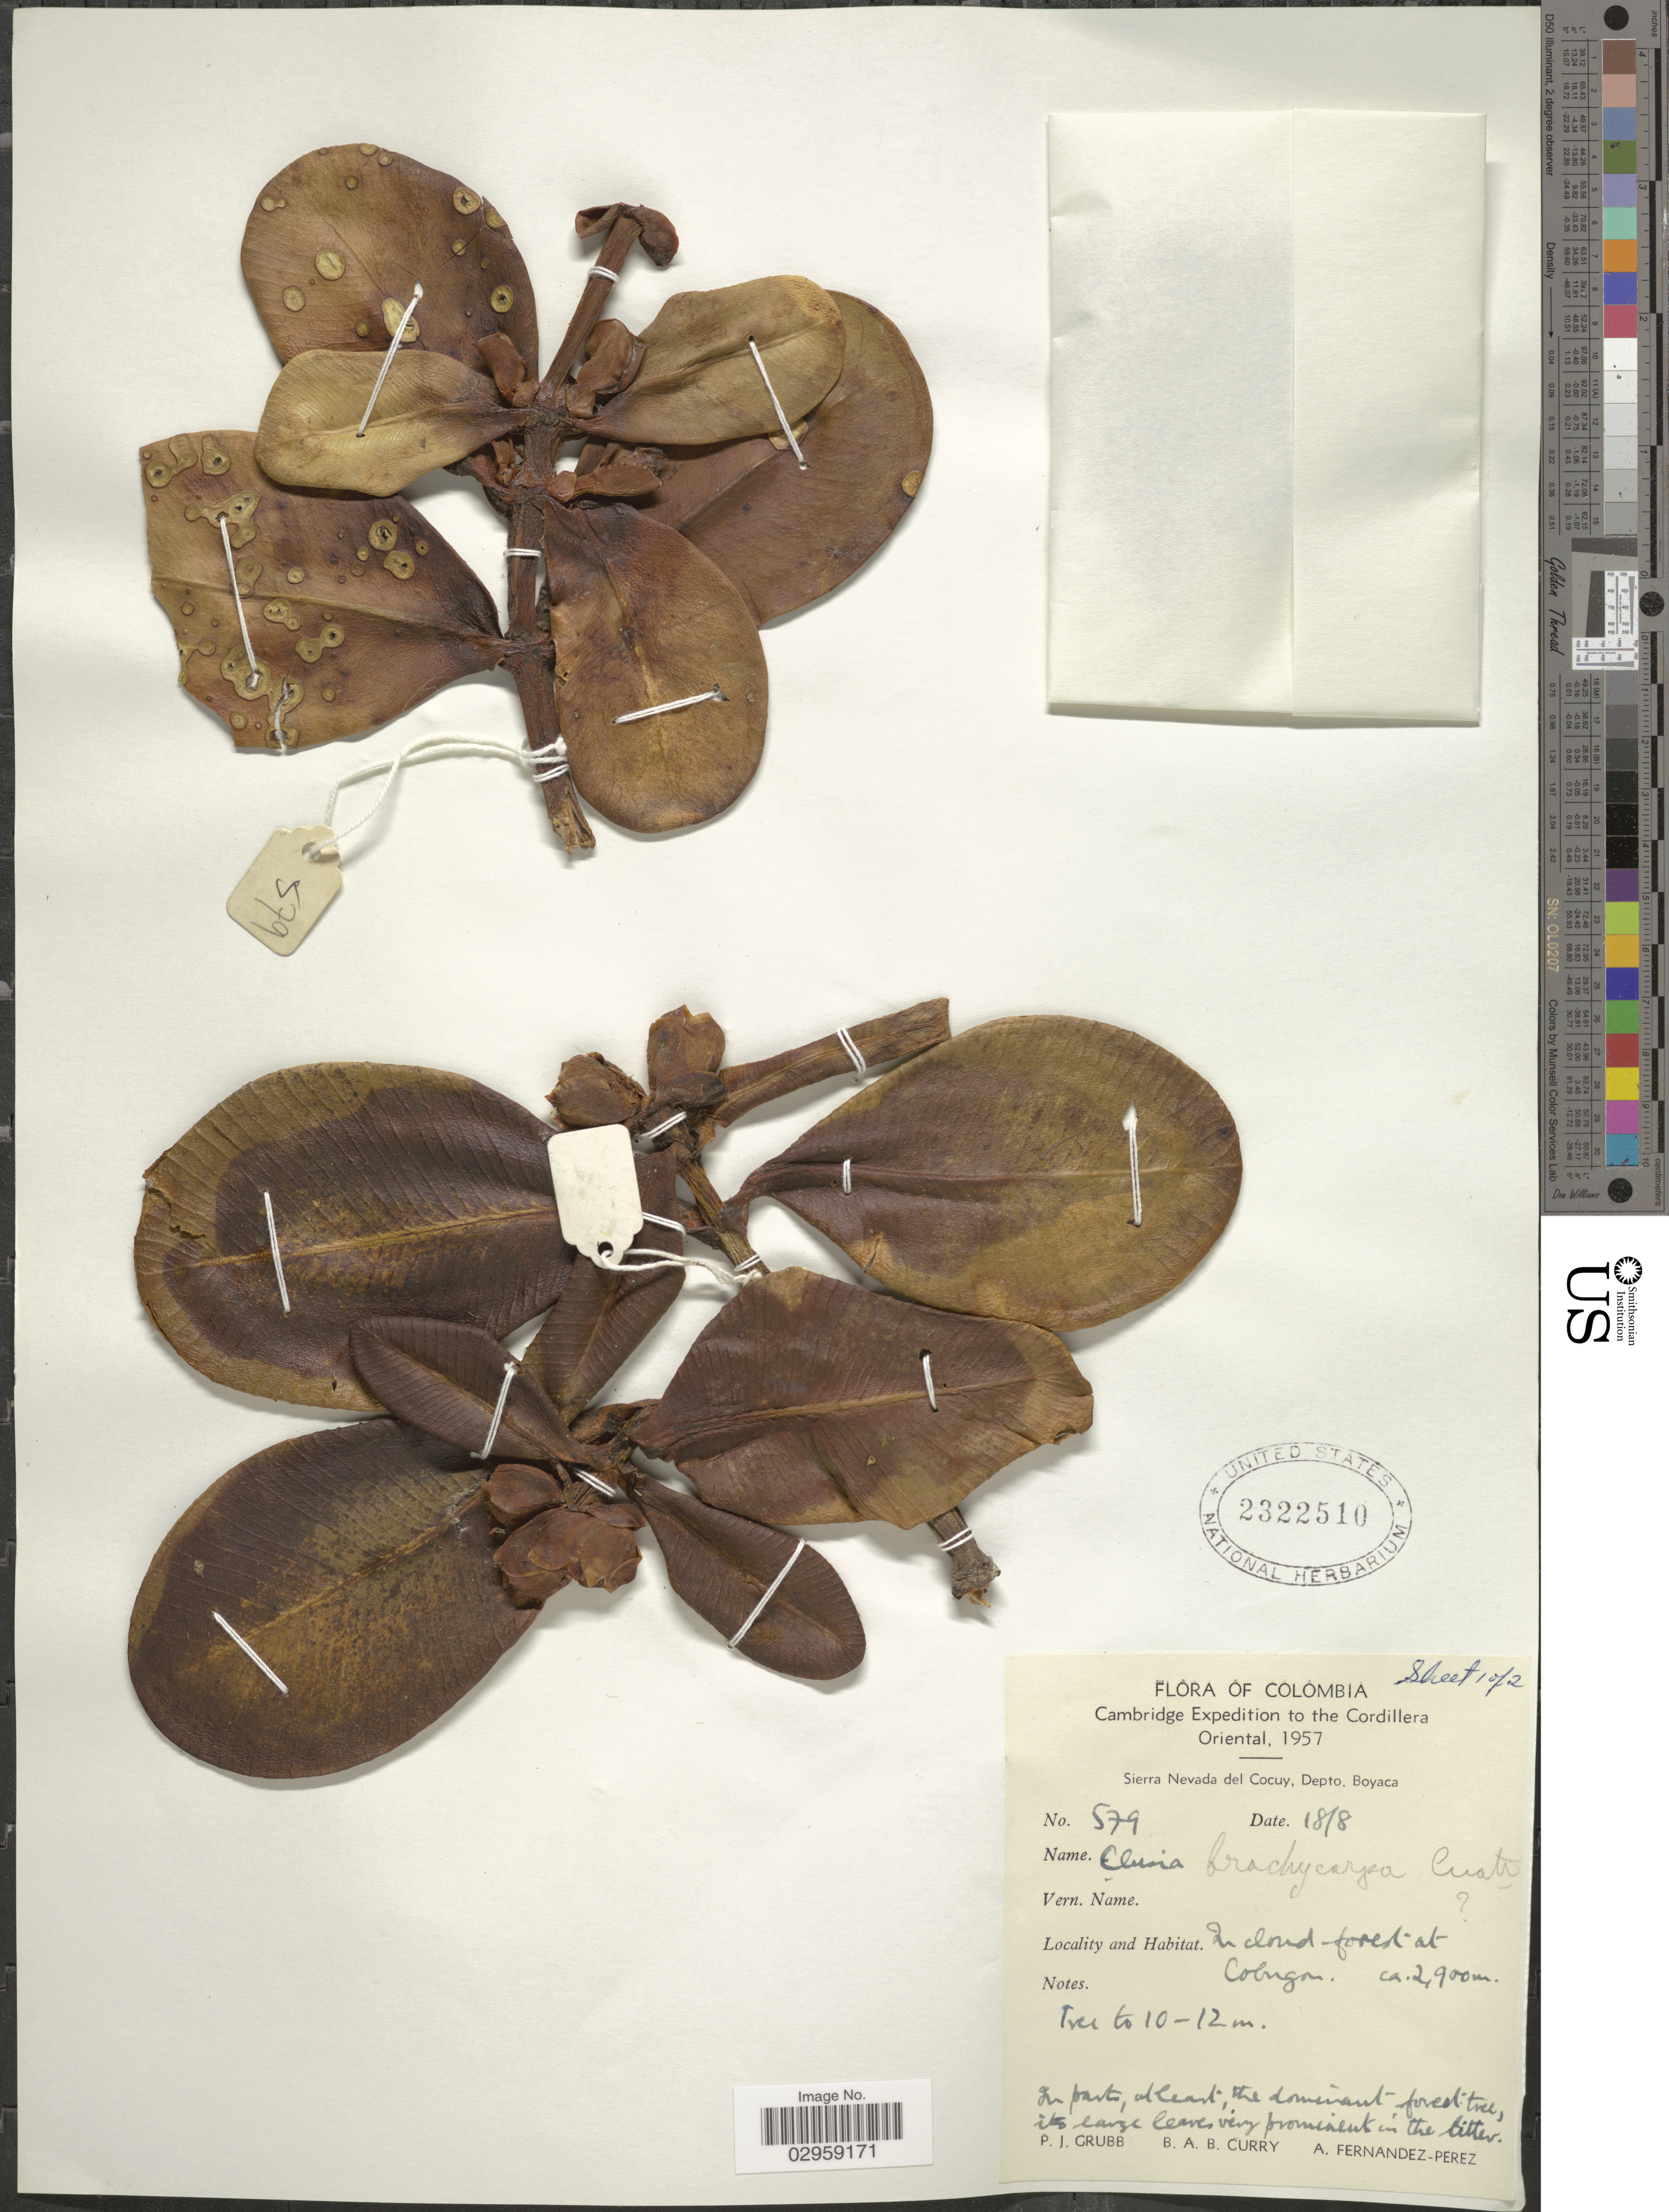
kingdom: Plantae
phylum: Tracheophyta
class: Magnoliopsida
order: Malpighiales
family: Clusiaceae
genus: Clusia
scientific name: Clusia brachycarpa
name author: Cuatrec.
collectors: P. J. Grubb, B. A. B. Curry & A. Fernández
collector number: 579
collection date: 1957-08-18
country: Colombia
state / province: Boyacá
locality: Cordillera Oriental. Sierra Nevada del Cocuy, Depto. Boyaca. In cloud forest at Cobugon.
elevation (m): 2900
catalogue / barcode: US 2322510